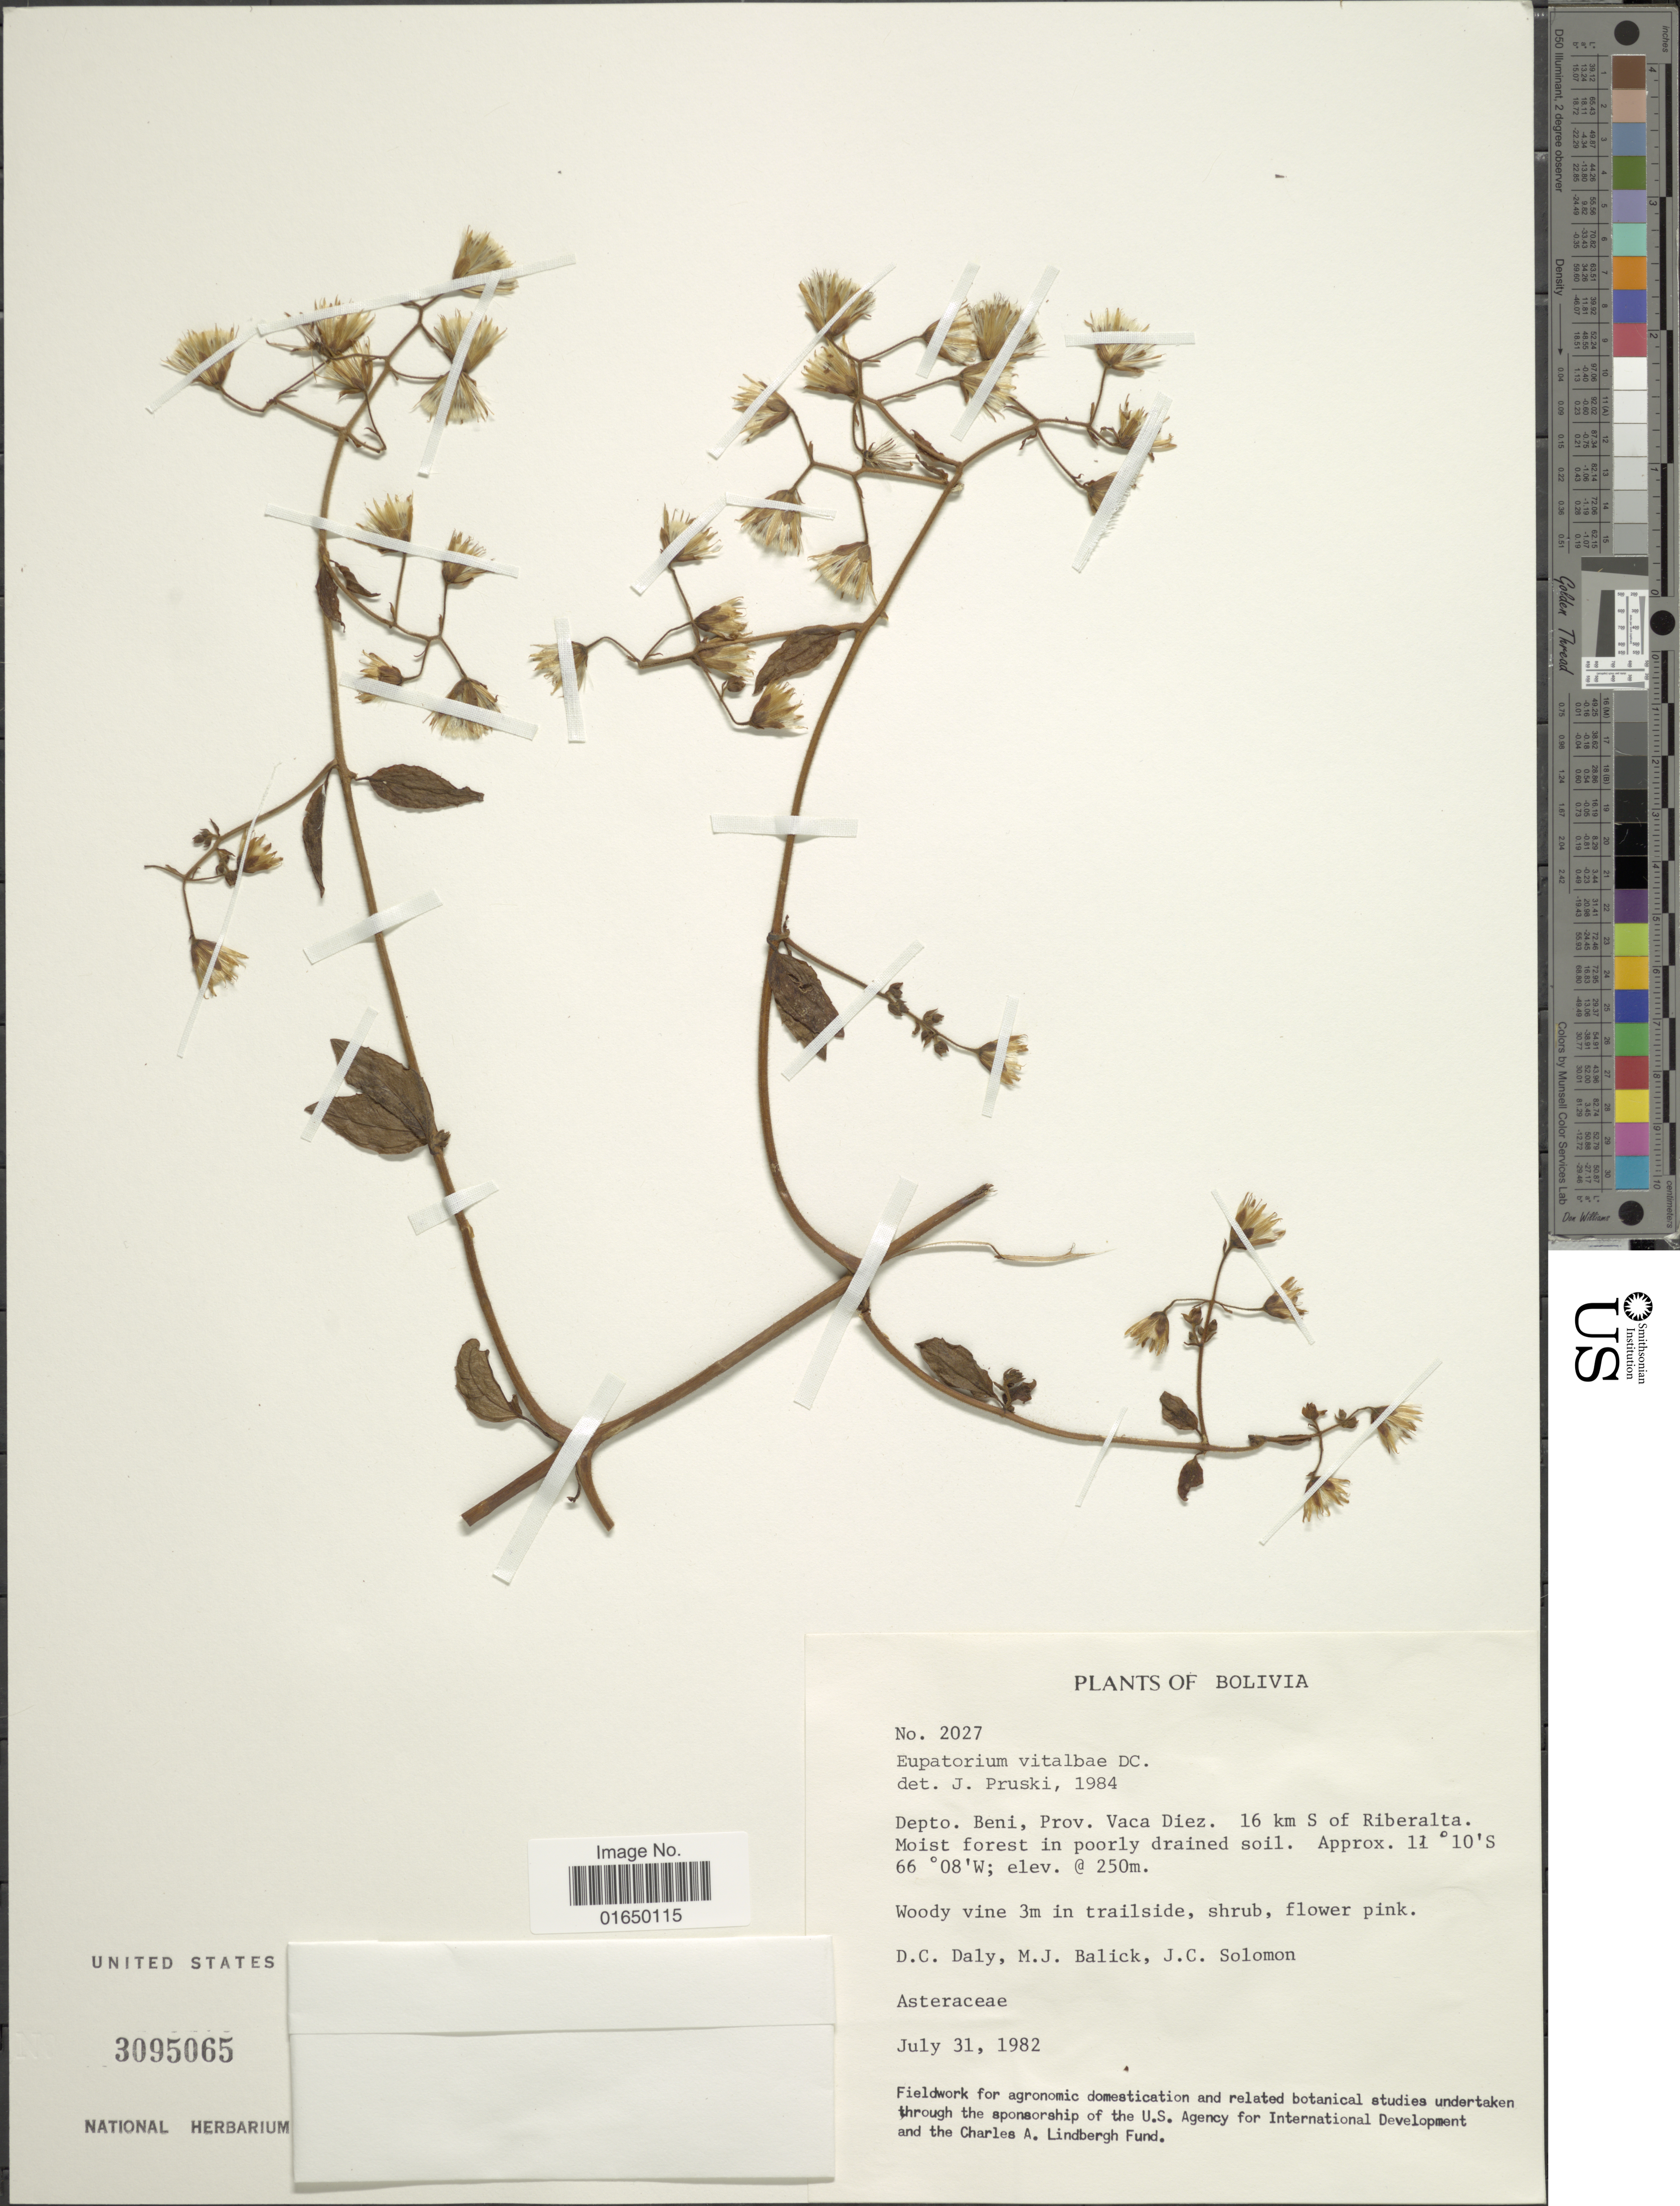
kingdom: Plantae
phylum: Tracheophyta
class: Magnoliopsida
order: Asterales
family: Asteraceae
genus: Heterocondylus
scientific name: Heterocondylus vitalbae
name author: (DC.) R.M. King & H. Rob.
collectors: D. C. Daly, D. C. Daly, M. J. Balick & J. C. Solomon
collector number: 2027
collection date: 1982-07-31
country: Bolivia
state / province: Beni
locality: Depto. beni, Prov. Vaca Diez. 16 km S of zriberalta.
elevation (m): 250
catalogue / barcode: US 3095065